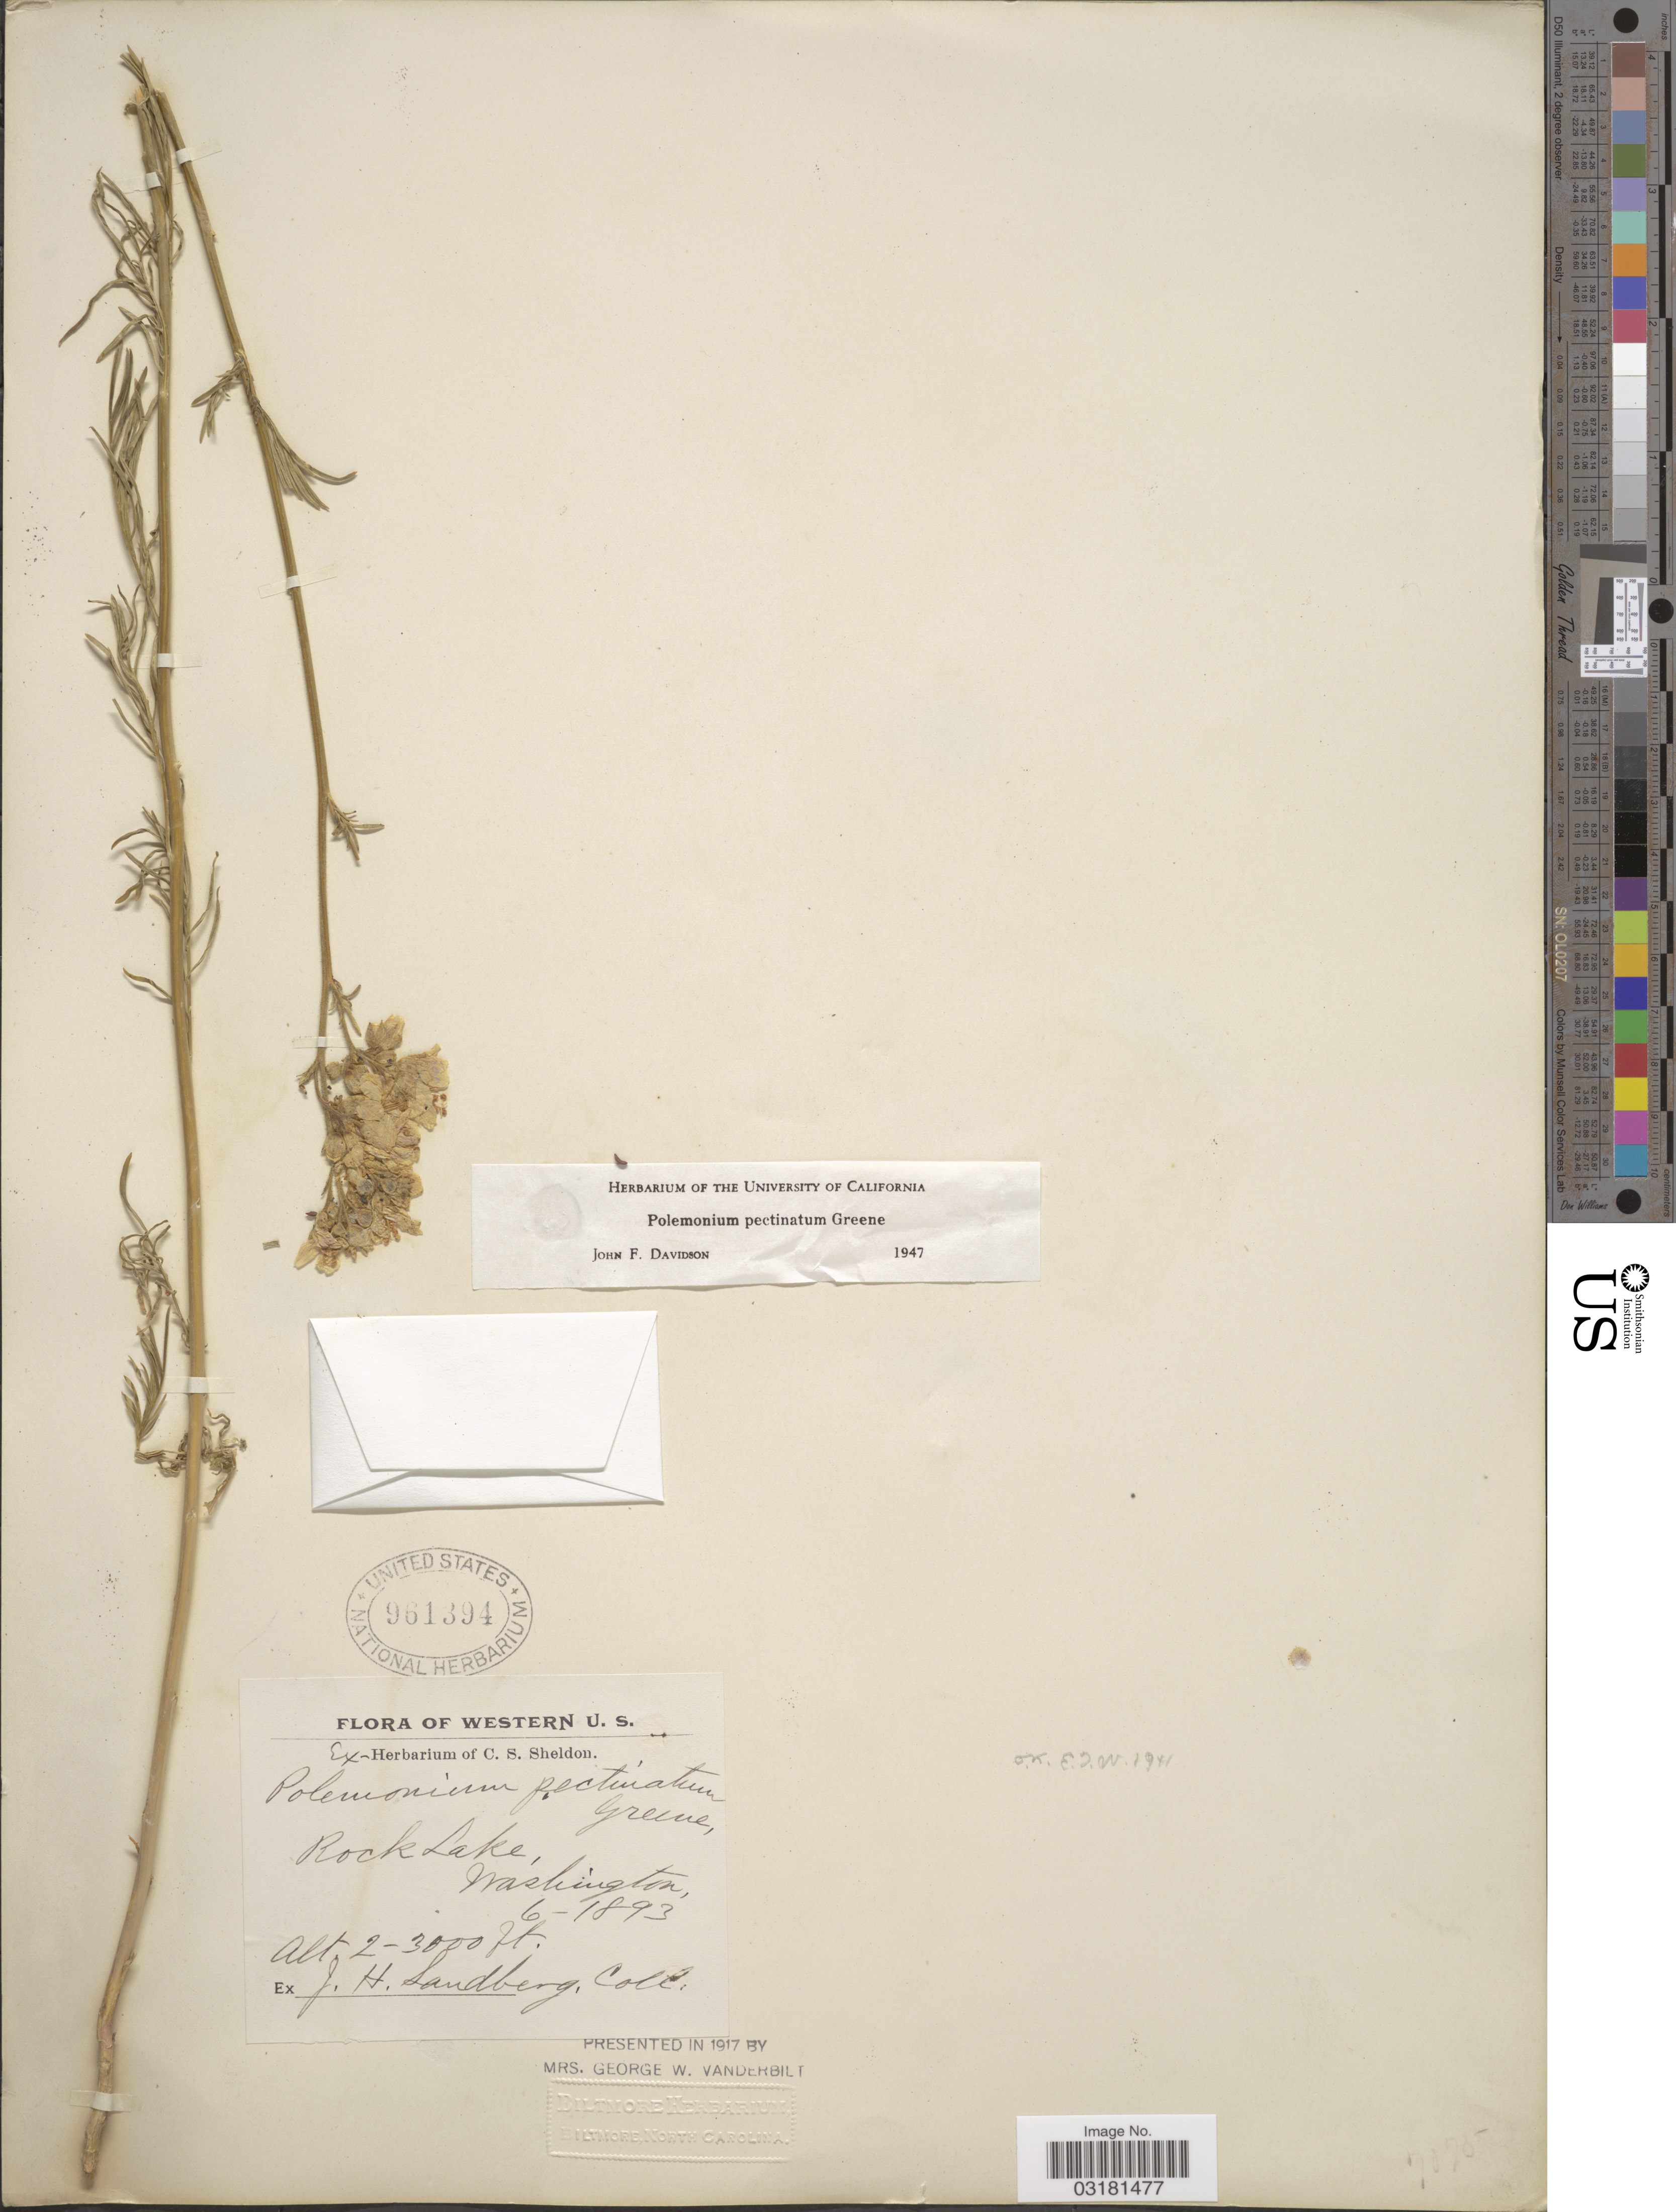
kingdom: Plantae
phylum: Tracheophyta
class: Magnoliopsida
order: Ericales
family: Polemoniaceae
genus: Polemonium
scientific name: Polemonium pectinatum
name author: Greene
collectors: J. H. Sandberg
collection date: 1893-06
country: United States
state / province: Washington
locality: Western U.S., Rock Lake.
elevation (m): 610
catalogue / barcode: US 961394